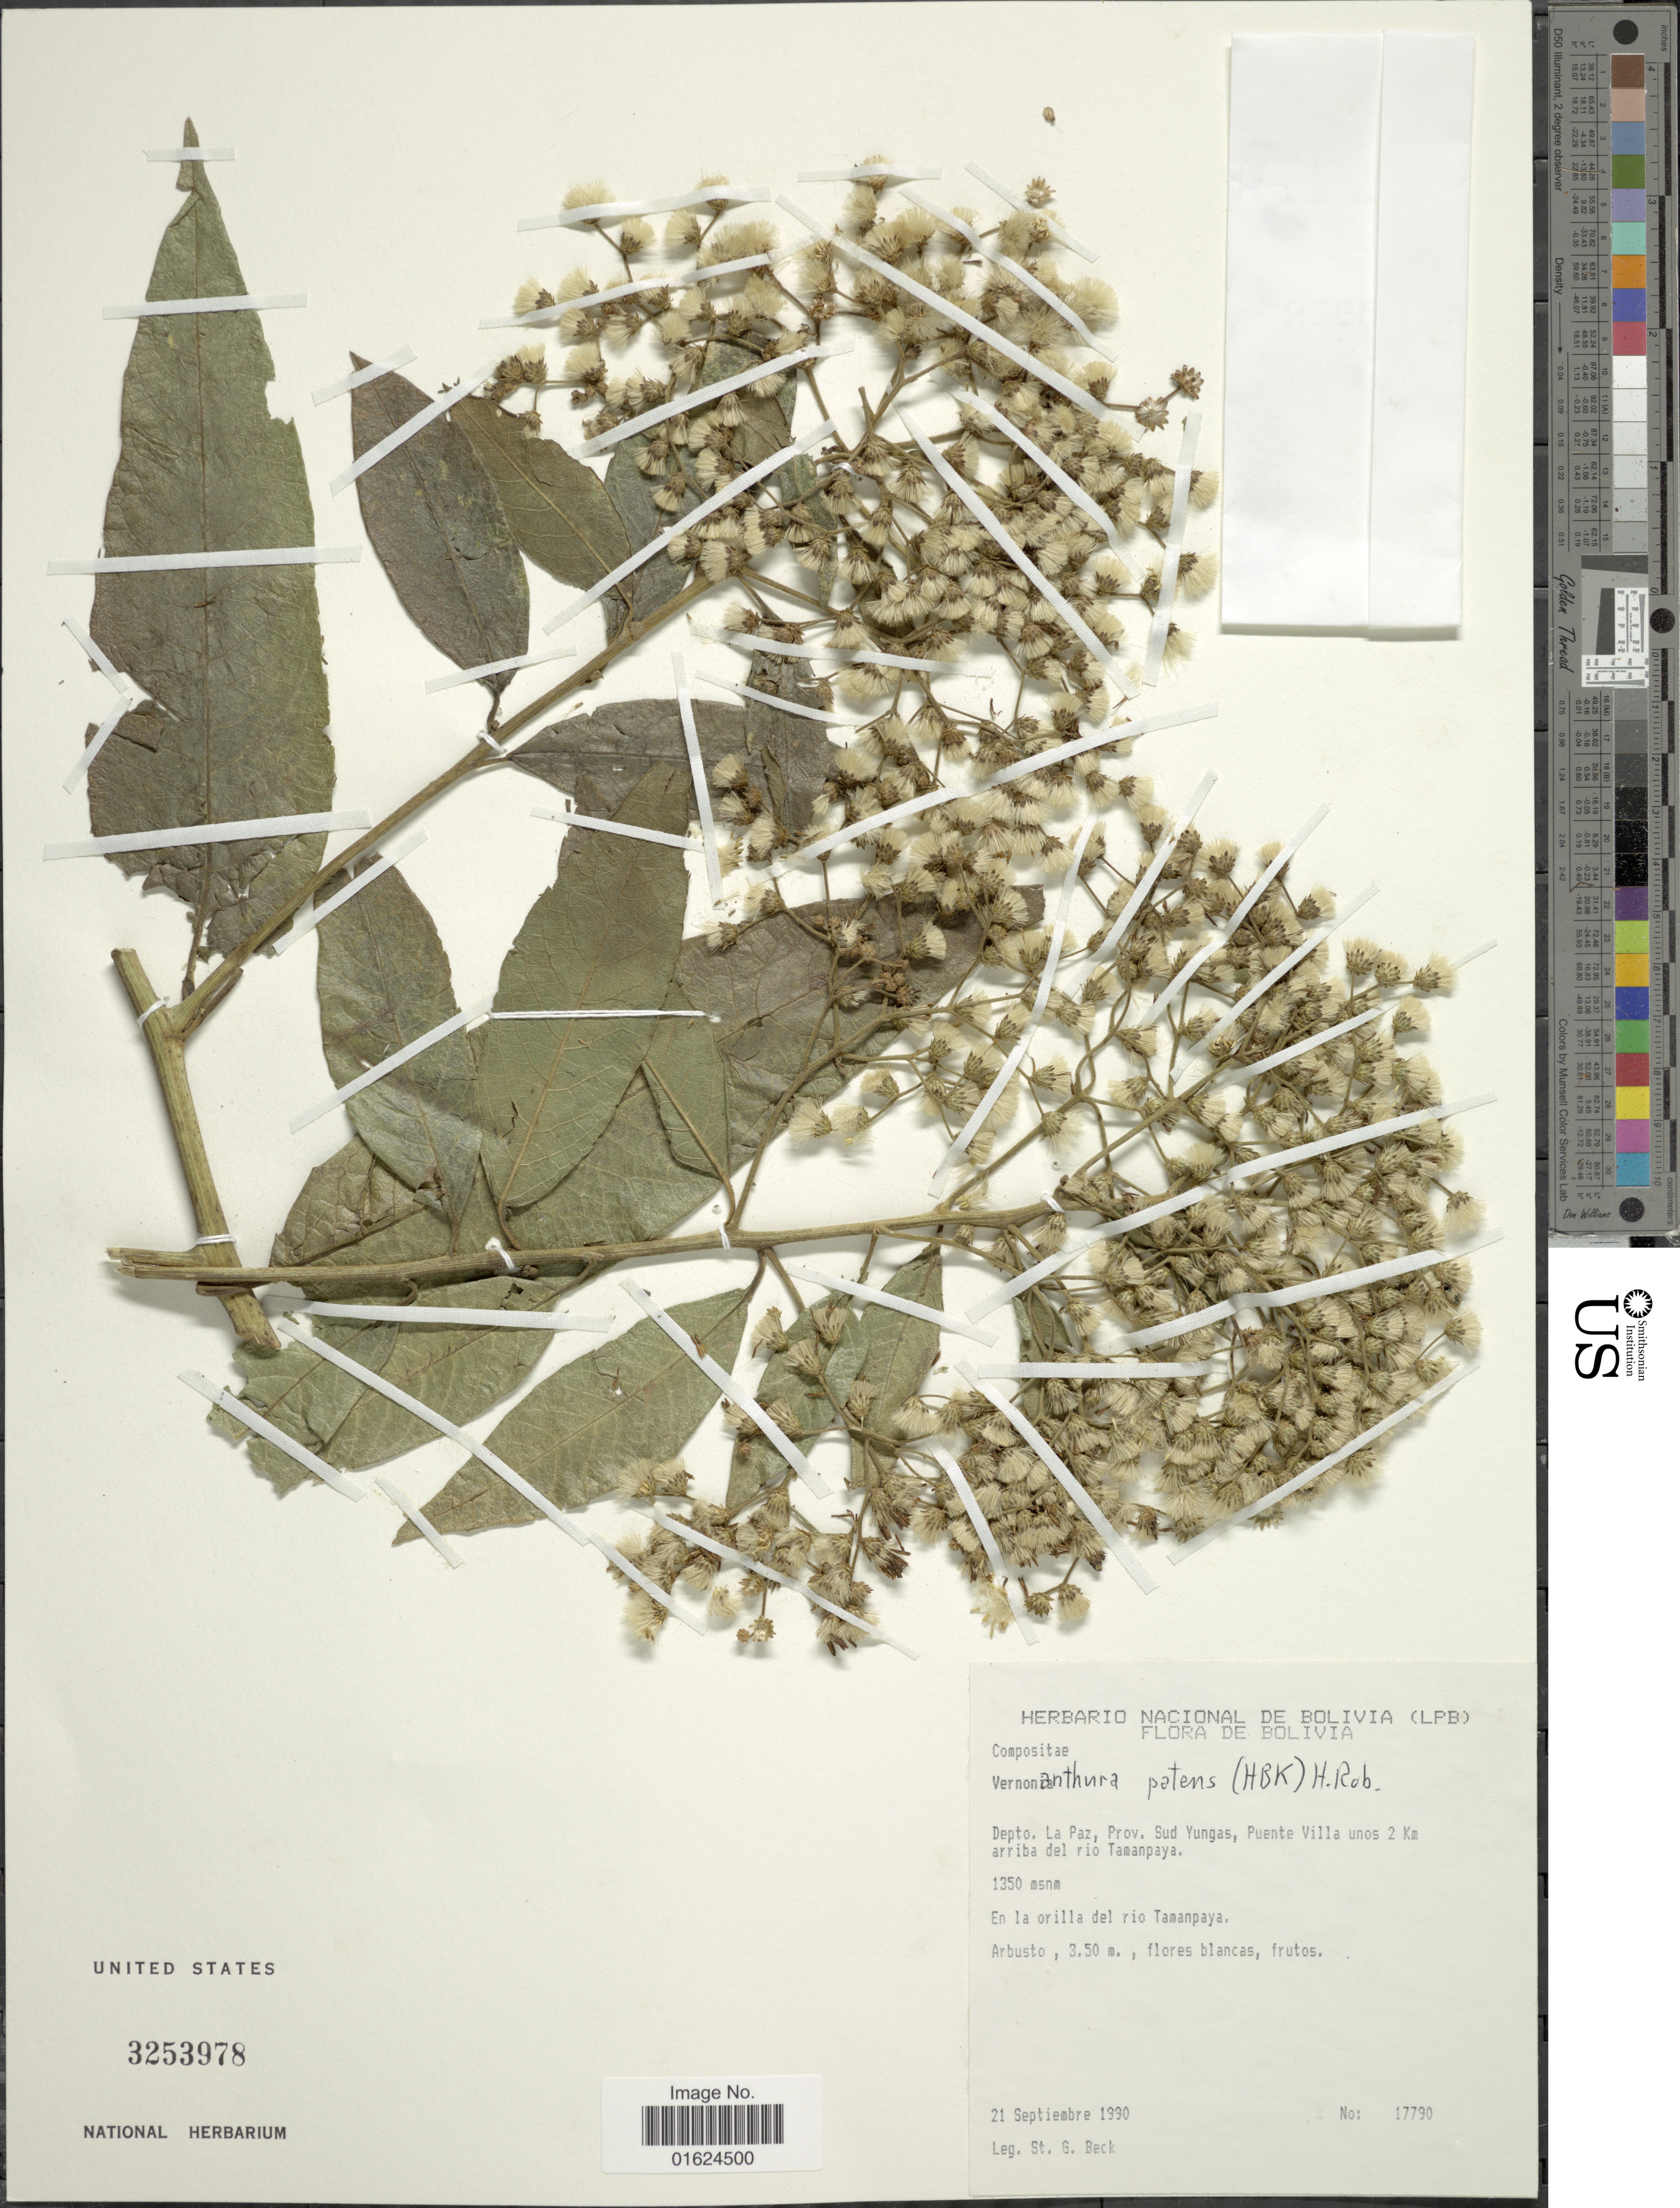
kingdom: Plantae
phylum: Tracheophyta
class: Magnoliopsida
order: Asterales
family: Asteraceae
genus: Vernonanthura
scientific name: Vernonanthura patens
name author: (Kunth) H. Rob.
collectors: S. G. Beck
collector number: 17790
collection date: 1990-09-21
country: Bolivia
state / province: La Paz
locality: Depto. La Paz, Prov. Sud Yungas, Puente Villa unos 2 Km arriba del rio Tamanyapa, En la orilla del rio Tamanyapa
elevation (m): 1350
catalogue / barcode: US 3253978